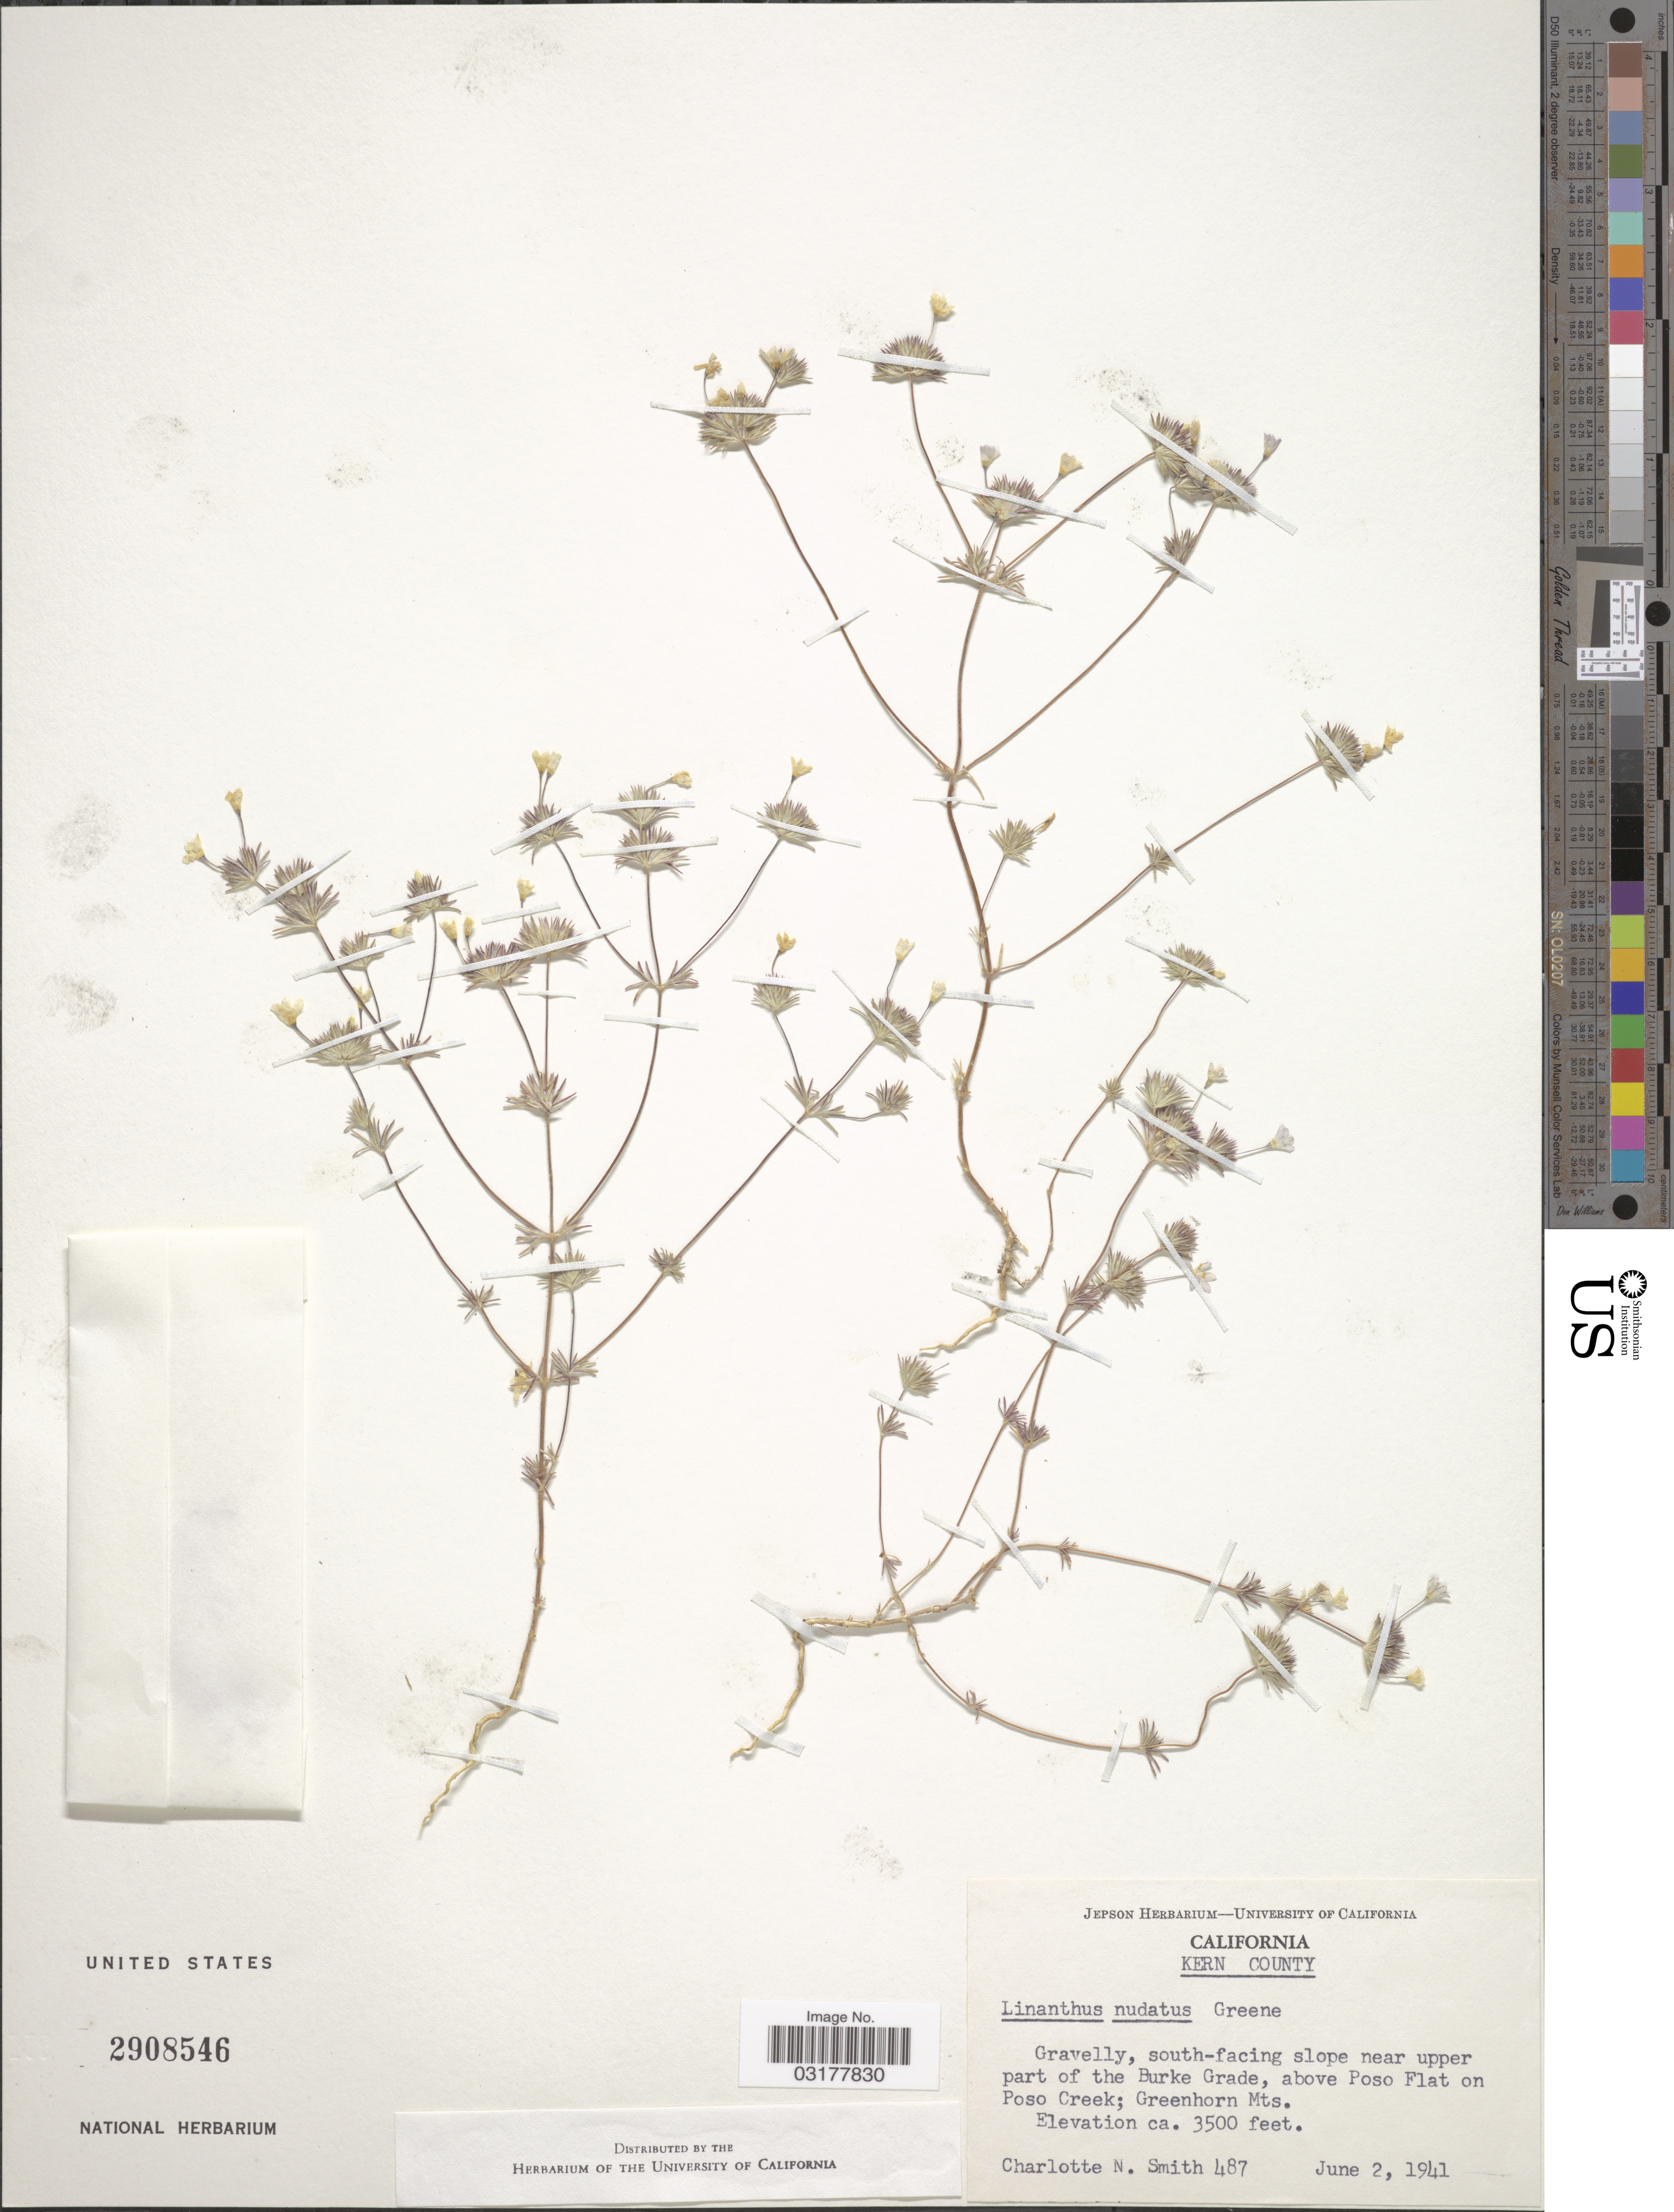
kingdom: Plantae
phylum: Tracheophyta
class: Magnoliopsida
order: Ericales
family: Polemoniaceae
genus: Leptosiphon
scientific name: Leptosiphon nudatus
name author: (Greene) J.M. Porter & L.A. Johnson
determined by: Strong, Mark T., (BOT), Smithsonian Institution - National Museum of Natural History (UNITED STATES)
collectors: C. N. Smith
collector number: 487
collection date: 1941-06-02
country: United States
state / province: California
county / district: Kern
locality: Kern County. Gravelly, south-facing slope near upper part of the Burke Grade, above Poso Flat on Poso Creek; Greenhorn Mts.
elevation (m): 1067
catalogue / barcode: US 2908546